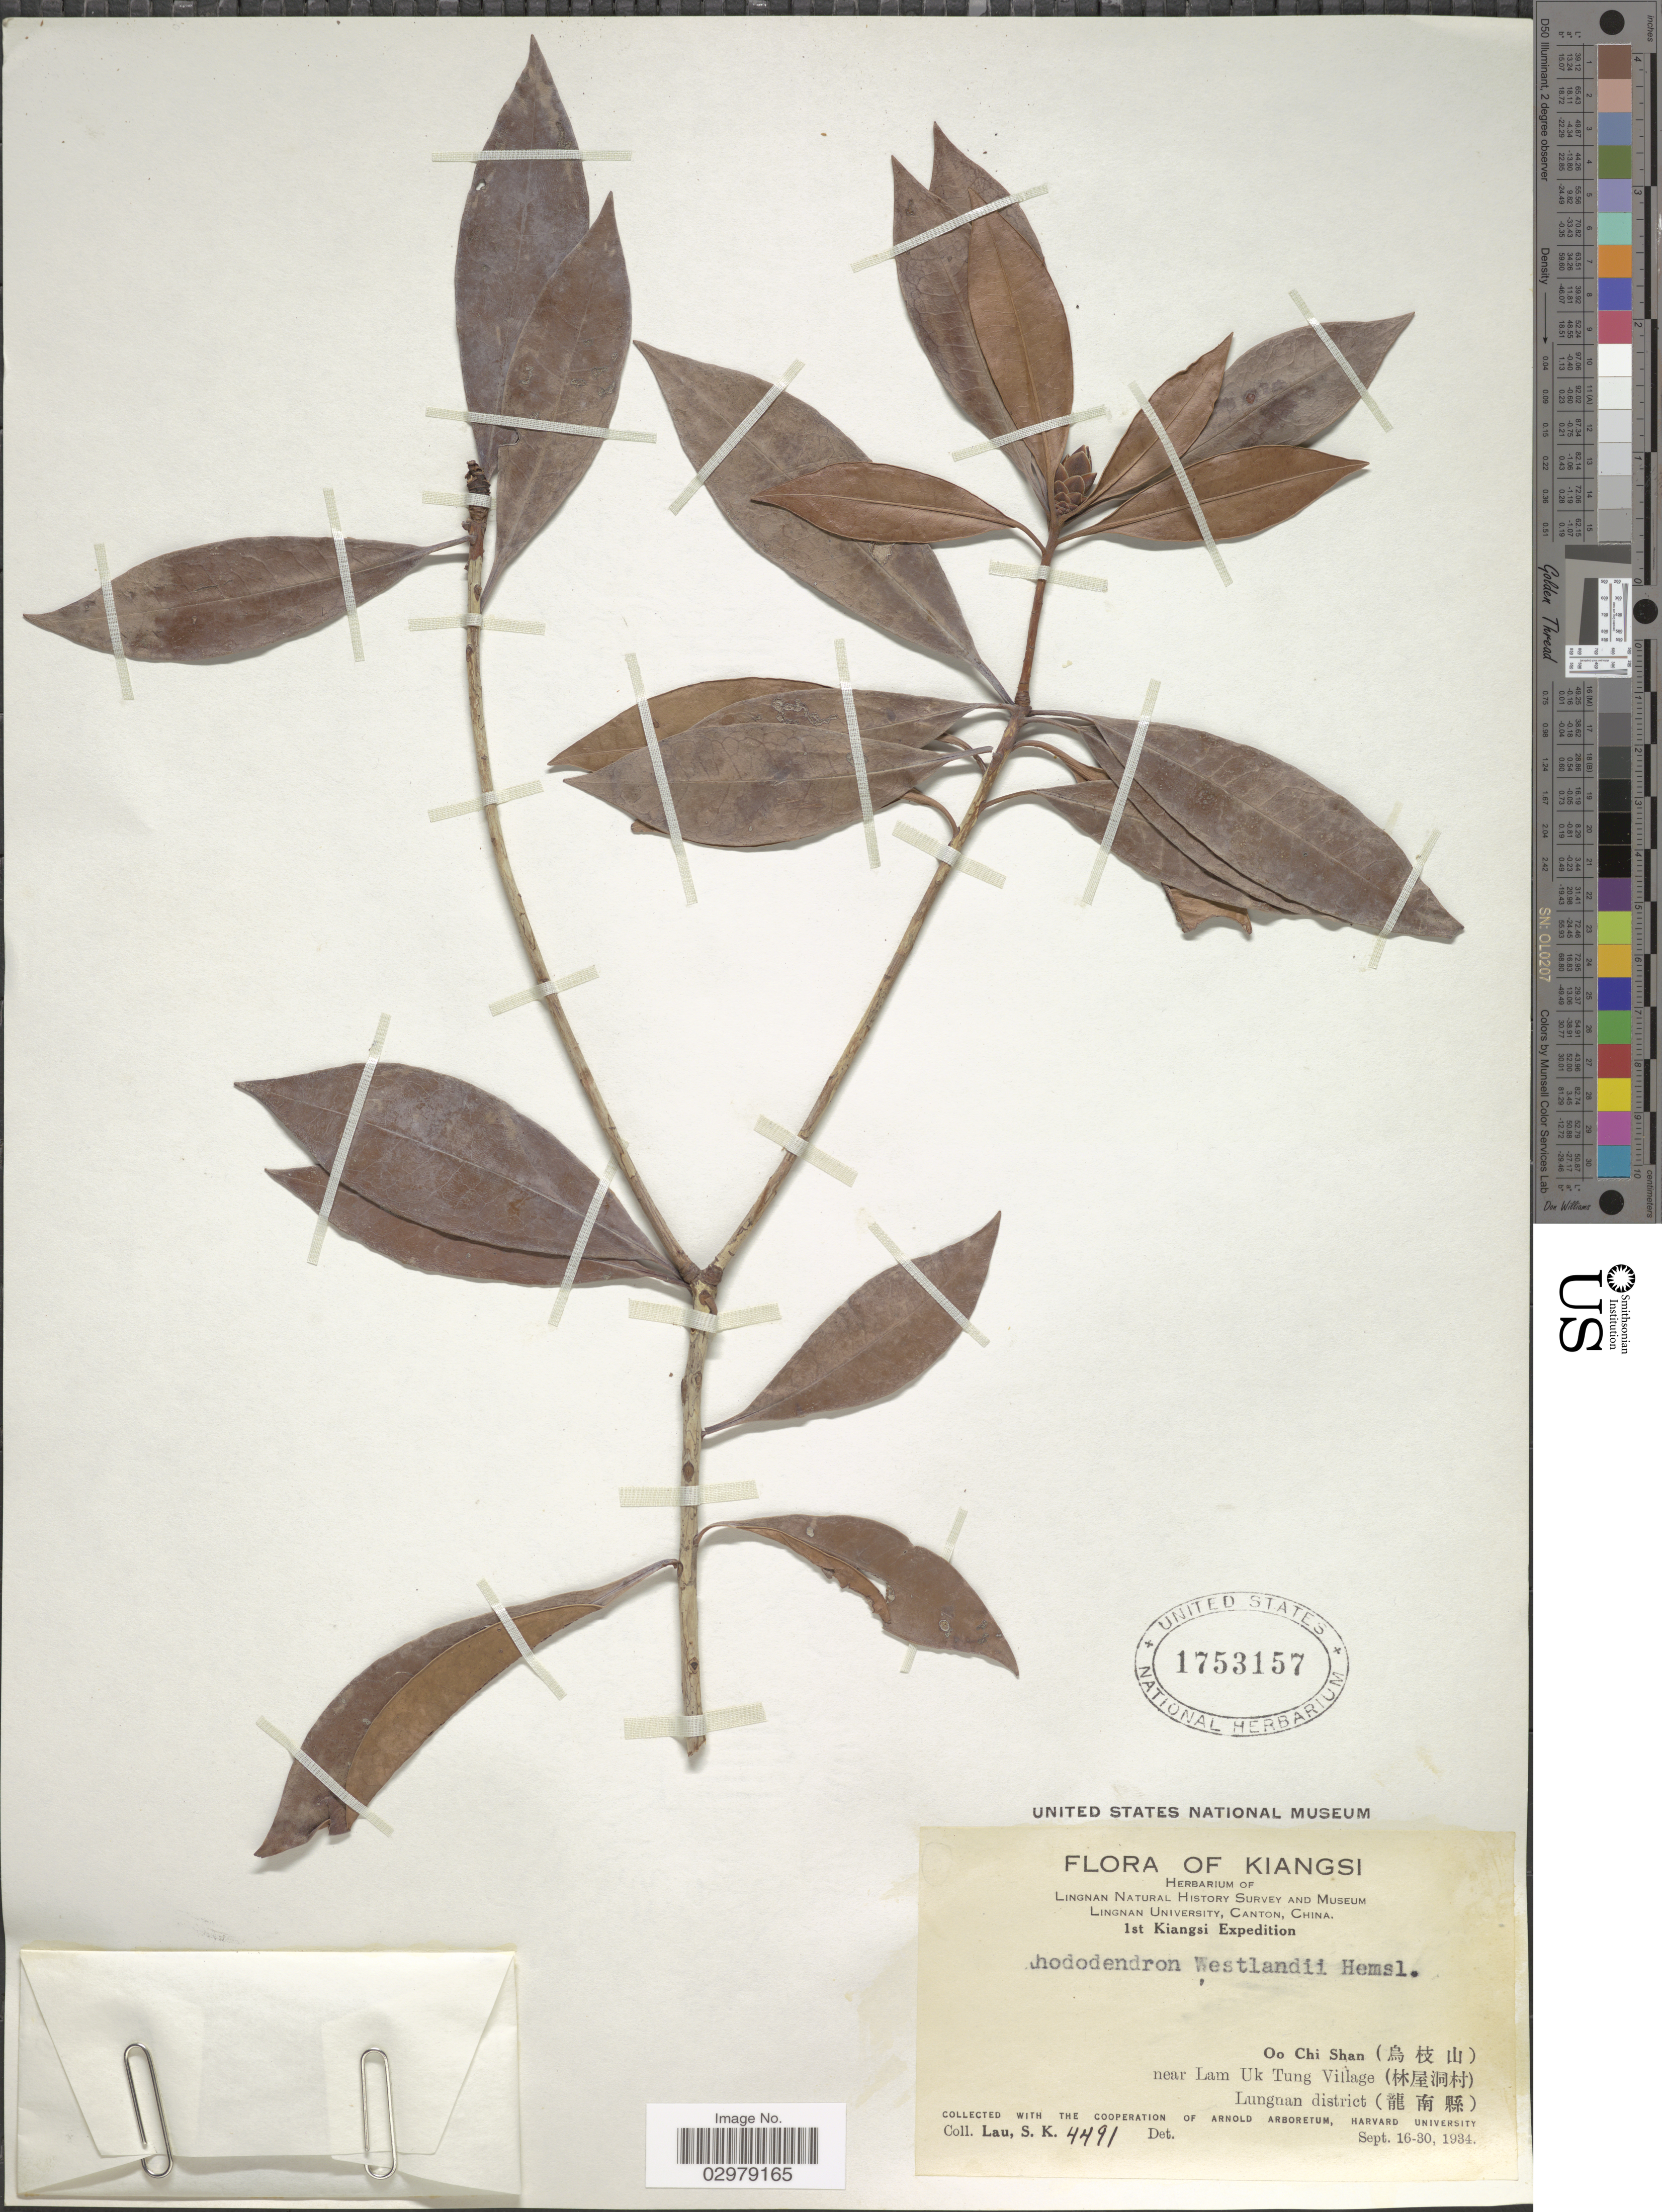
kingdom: Plantae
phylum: Tracheophyta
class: Magnoliopsida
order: Ericales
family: Ericaceae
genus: Rhododendron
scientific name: Rhododendron westlandii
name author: Hemsl.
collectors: S. K. Lau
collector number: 4491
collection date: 1934-09-16/1934-09-30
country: China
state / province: Jiangxi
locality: Kiangsi. Oo Chi Shan near Lam Uk Tung Village, Lunguan District.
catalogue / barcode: US 1753157